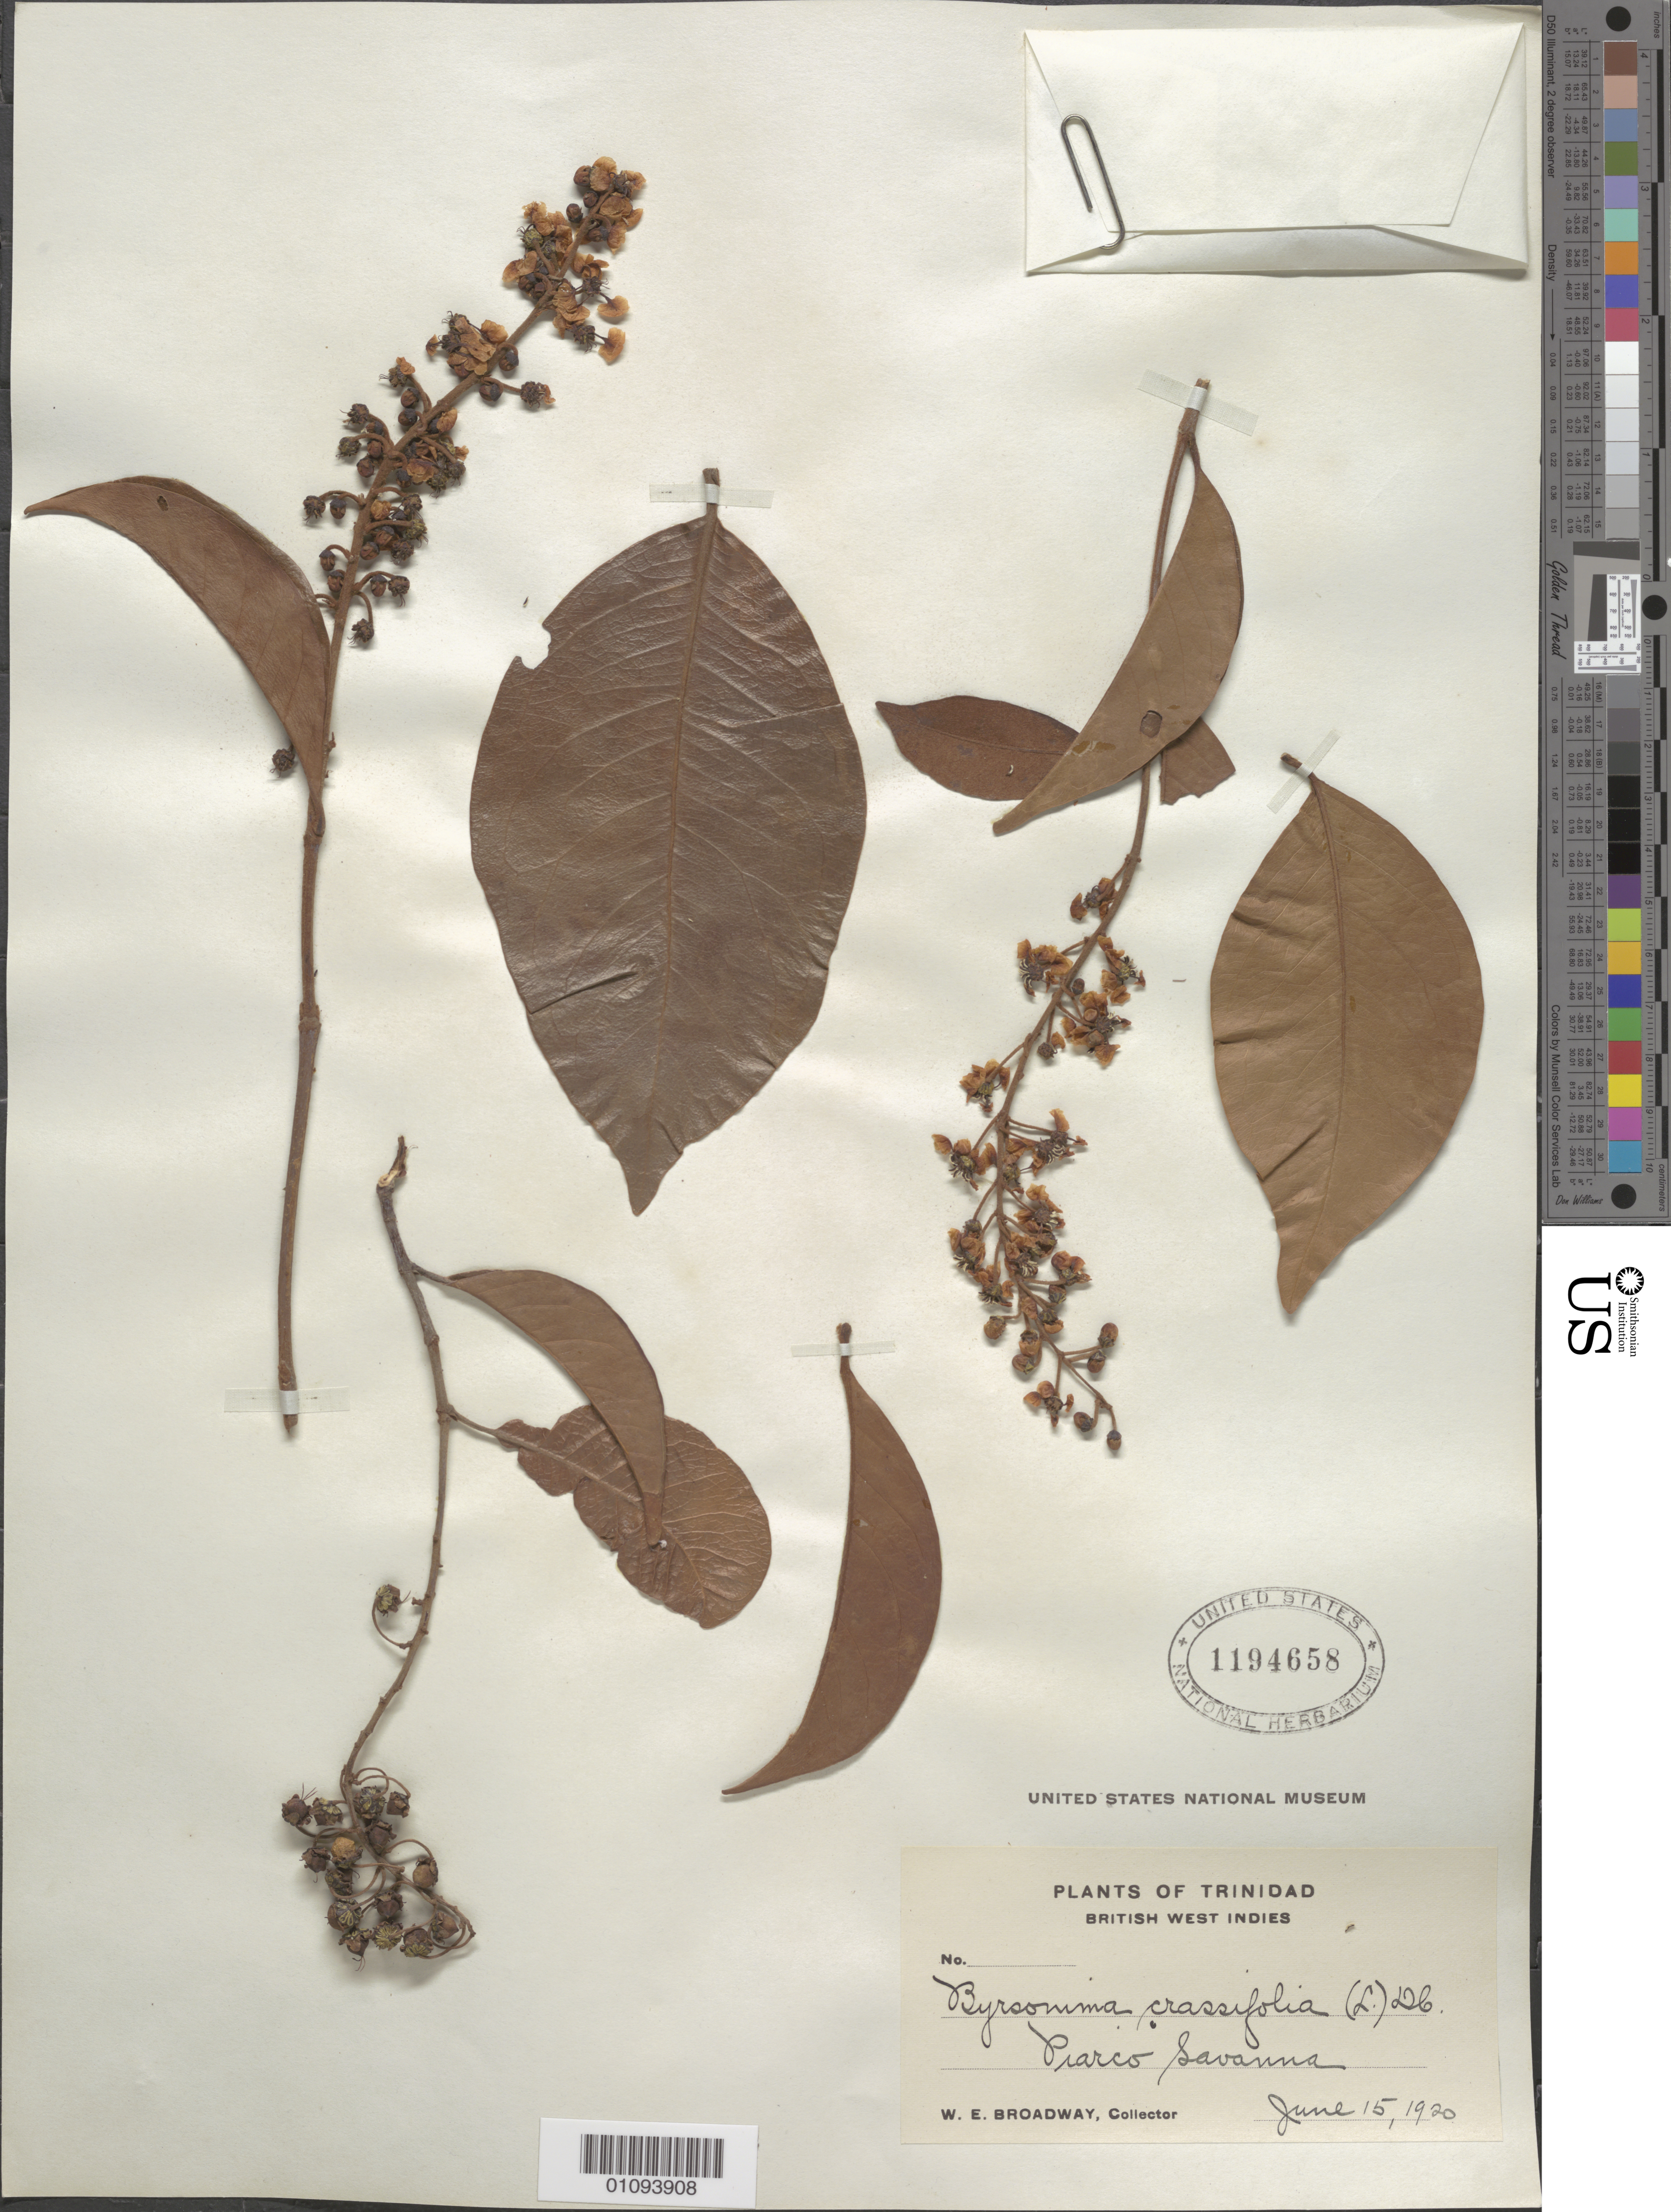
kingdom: Plantae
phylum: Tracheophyta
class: Magnoliopsida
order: Malpighiales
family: Malpighiaceae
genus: Byrsonima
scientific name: Byrsonima crassifolia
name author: (L.) Kunth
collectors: W. E. Broadway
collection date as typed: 15 Jun 1920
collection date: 1920-06-15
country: Trinidad and Tobago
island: Trinidad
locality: Piarco Savanna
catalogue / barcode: US 1194658